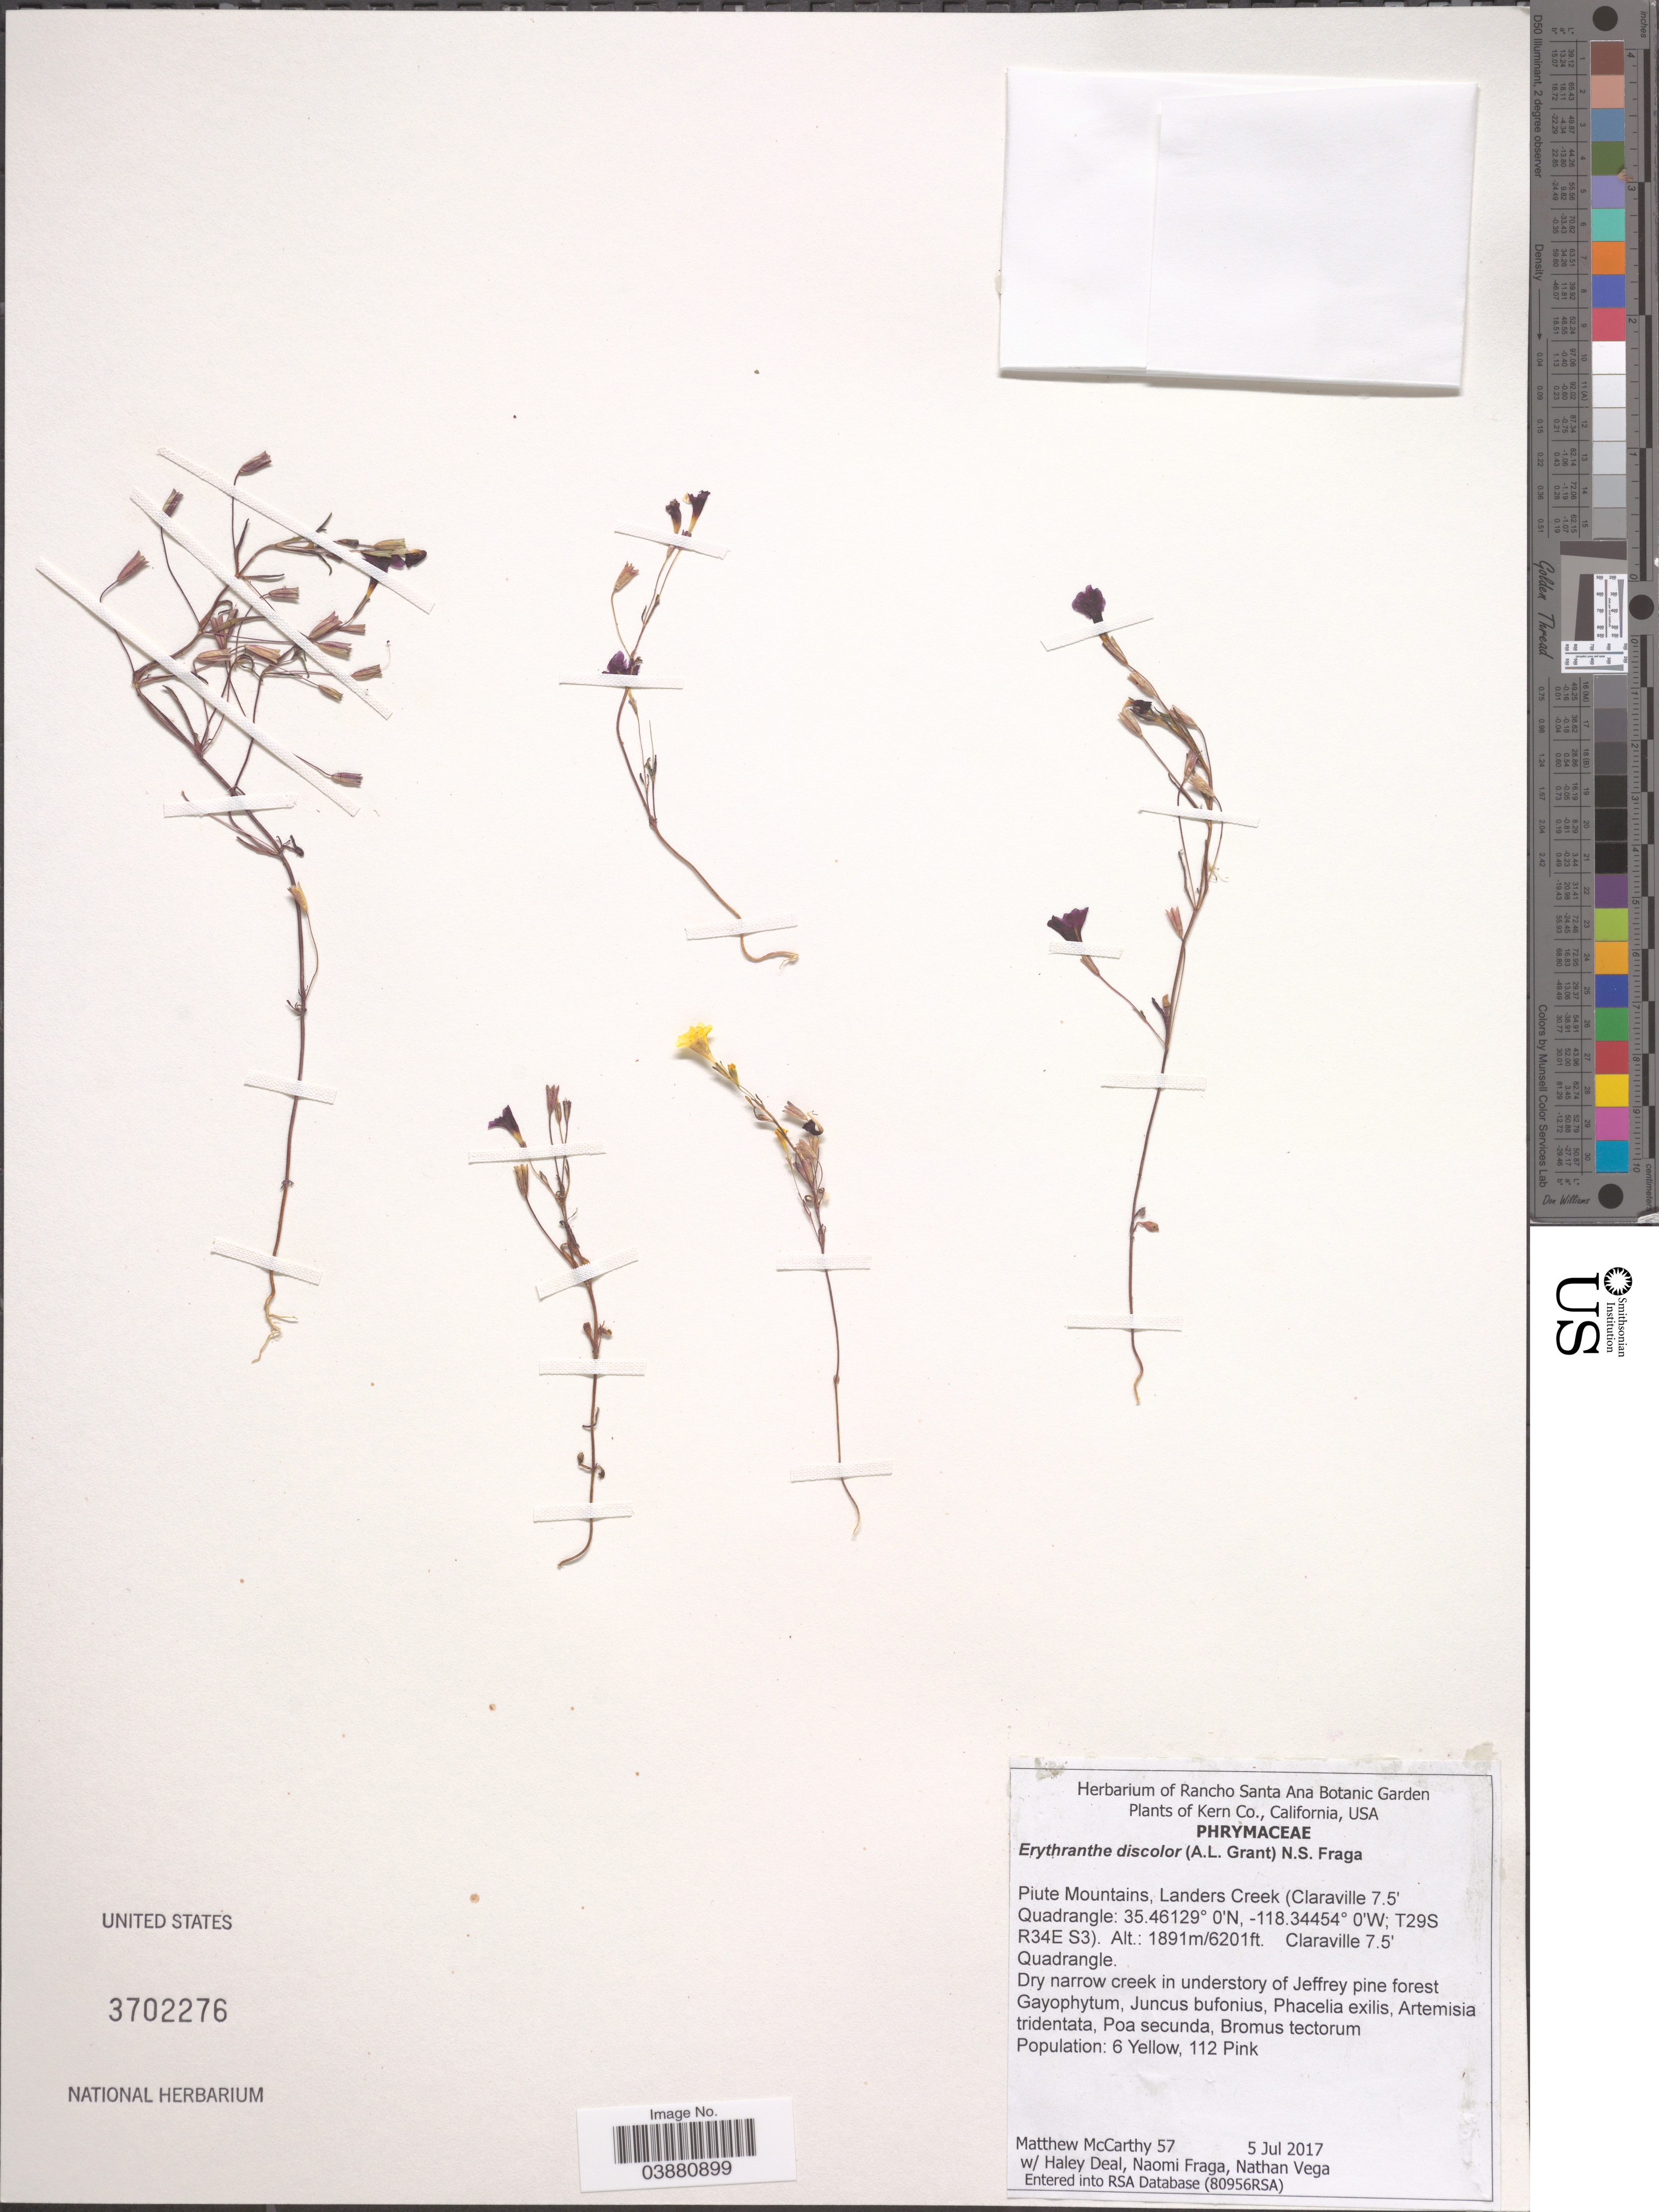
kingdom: Plantae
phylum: Tracheophyta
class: Magnoliopsida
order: Lamiales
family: Phrymaceae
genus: Mimulus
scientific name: Mimulus discolor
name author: A.L. Grant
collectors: M. McCarthy, H. Deal, N. Fraga & N. Vega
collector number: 57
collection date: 2017-07-05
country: United States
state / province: California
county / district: Kern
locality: Kern Co. Piute Mountains, Landers Creek (Claraville 7.5' Quadrangle: T29S R34E S3). Claraville 7.5' Quadrangle.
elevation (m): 1891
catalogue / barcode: US 3702276